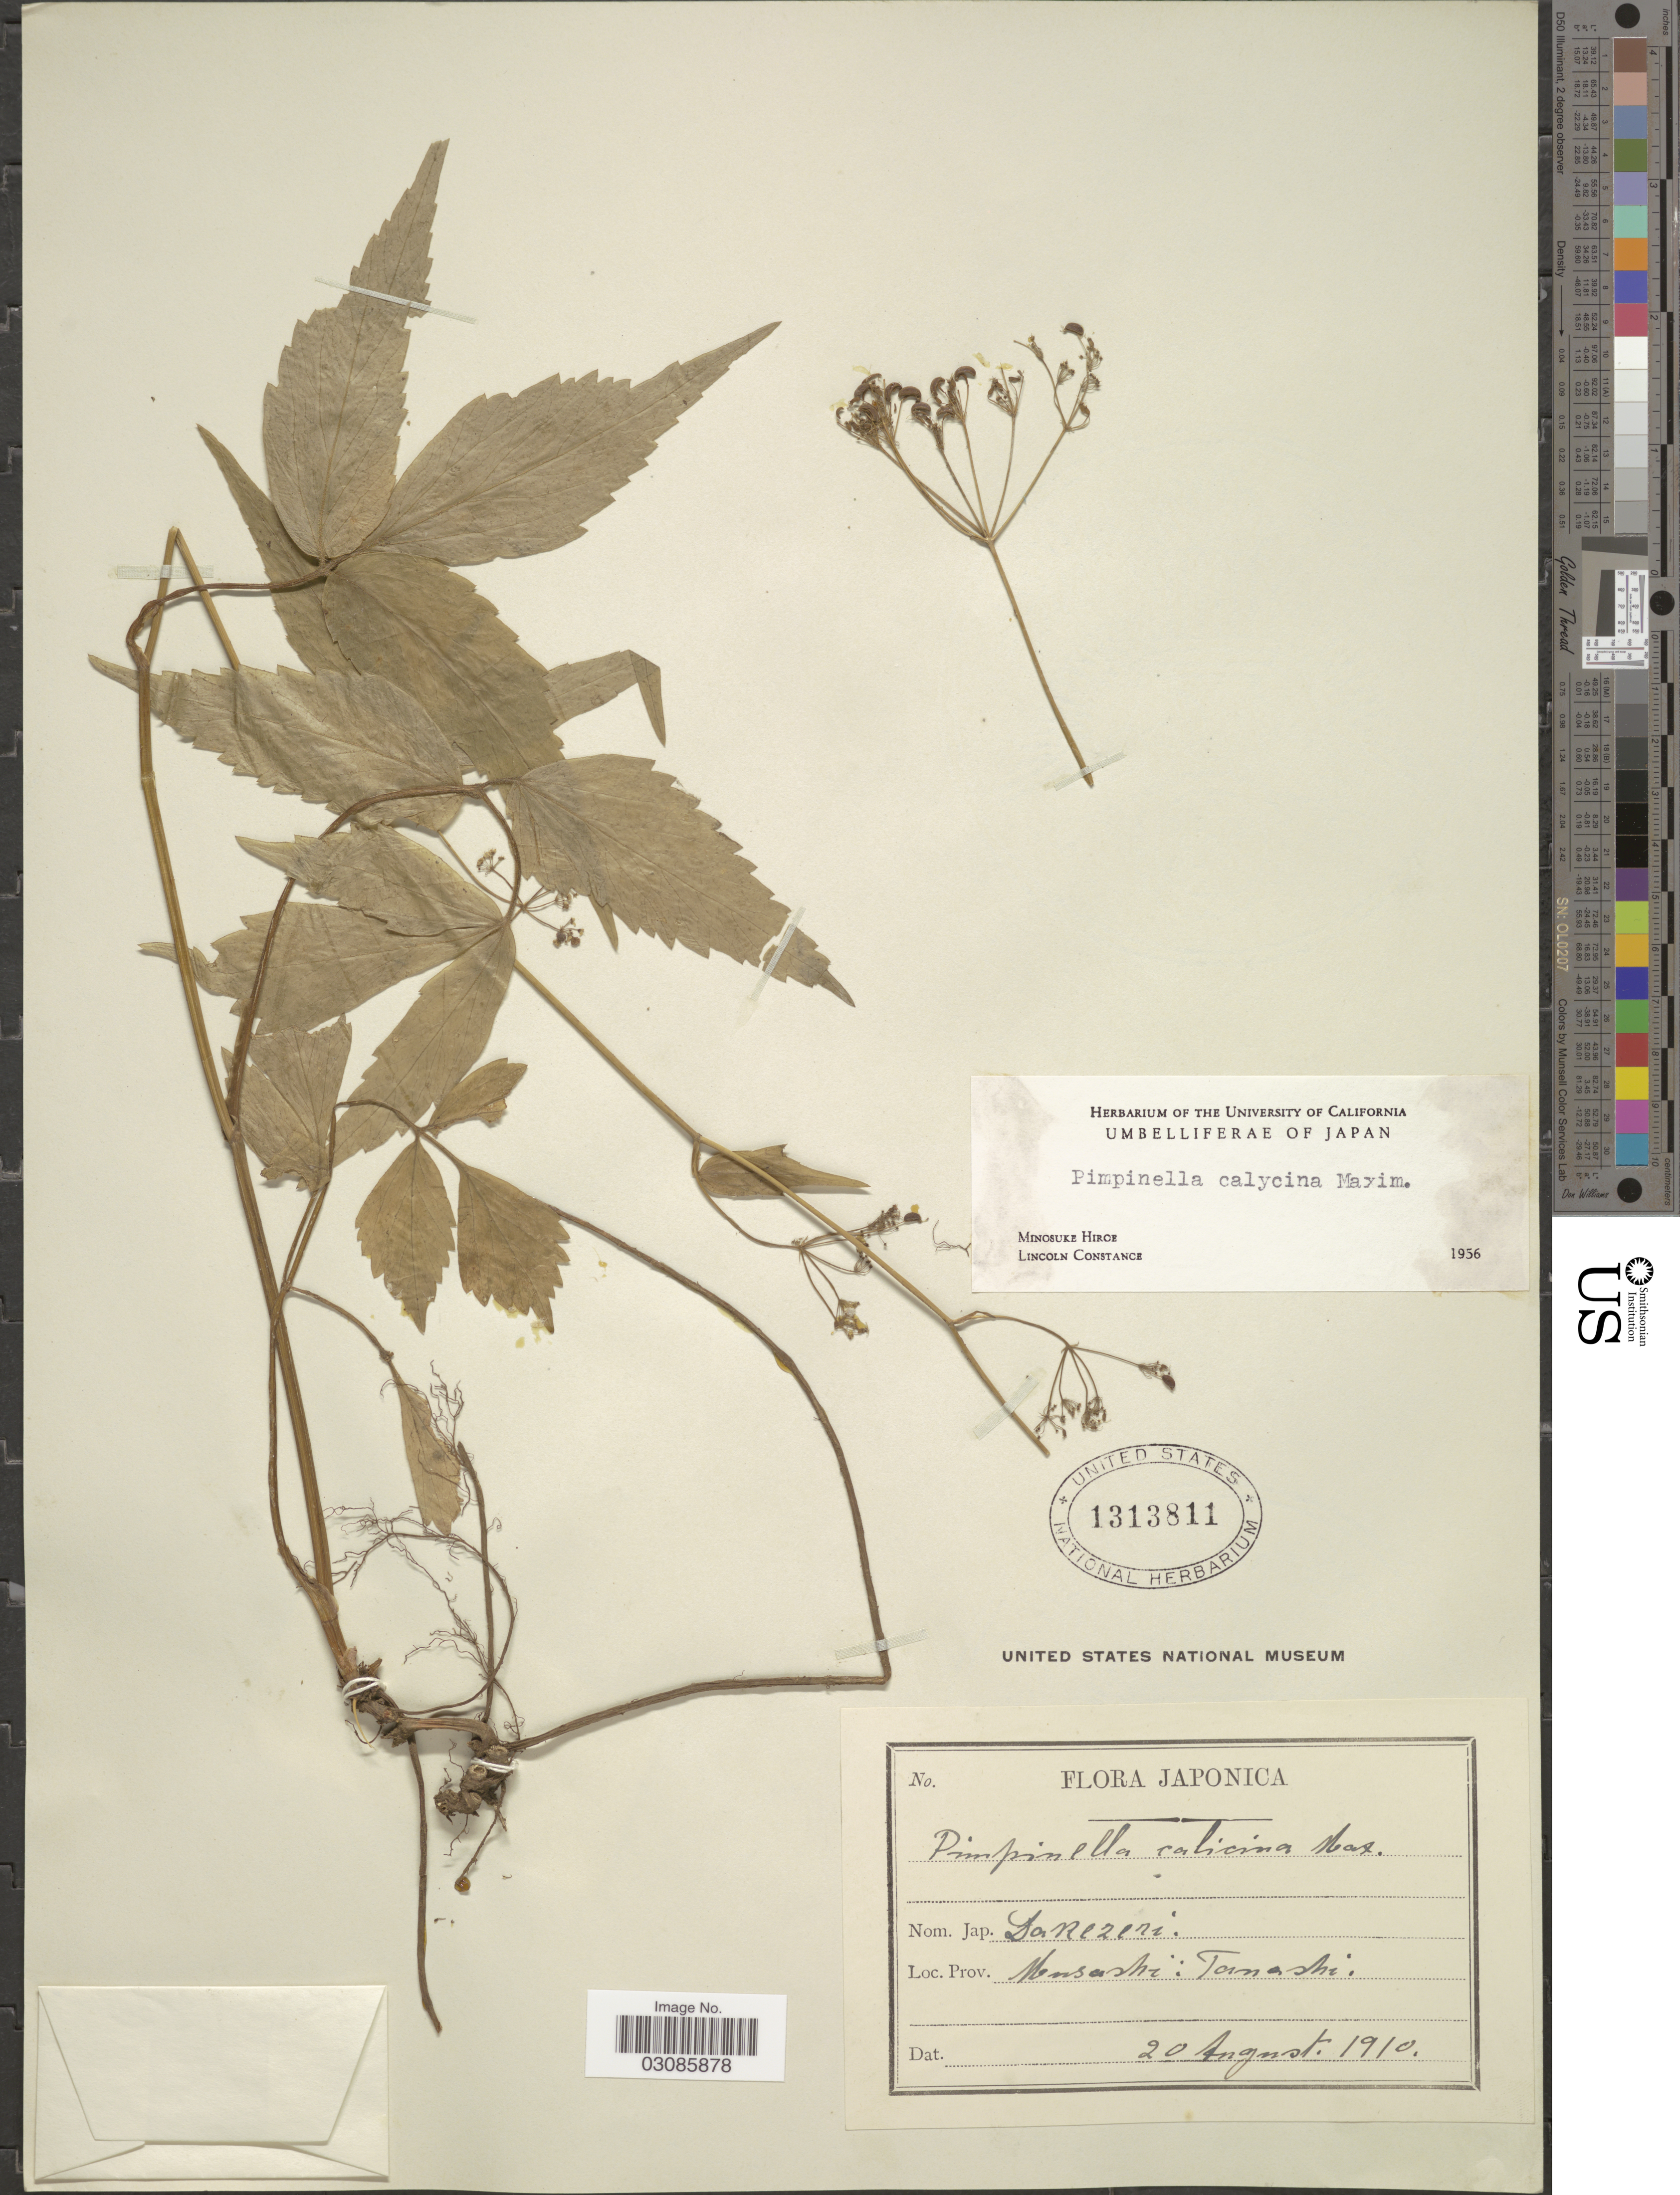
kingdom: Plantae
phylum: Tracheophyta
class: Magnoliopsida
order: Apiales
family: Apiaceae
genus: Pimpinella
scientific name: Pimpinella calycina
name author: Maxim.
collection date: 1910-08-20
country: Japan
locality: Prov. Musashi: Tanashi.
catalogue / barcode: US 1313811